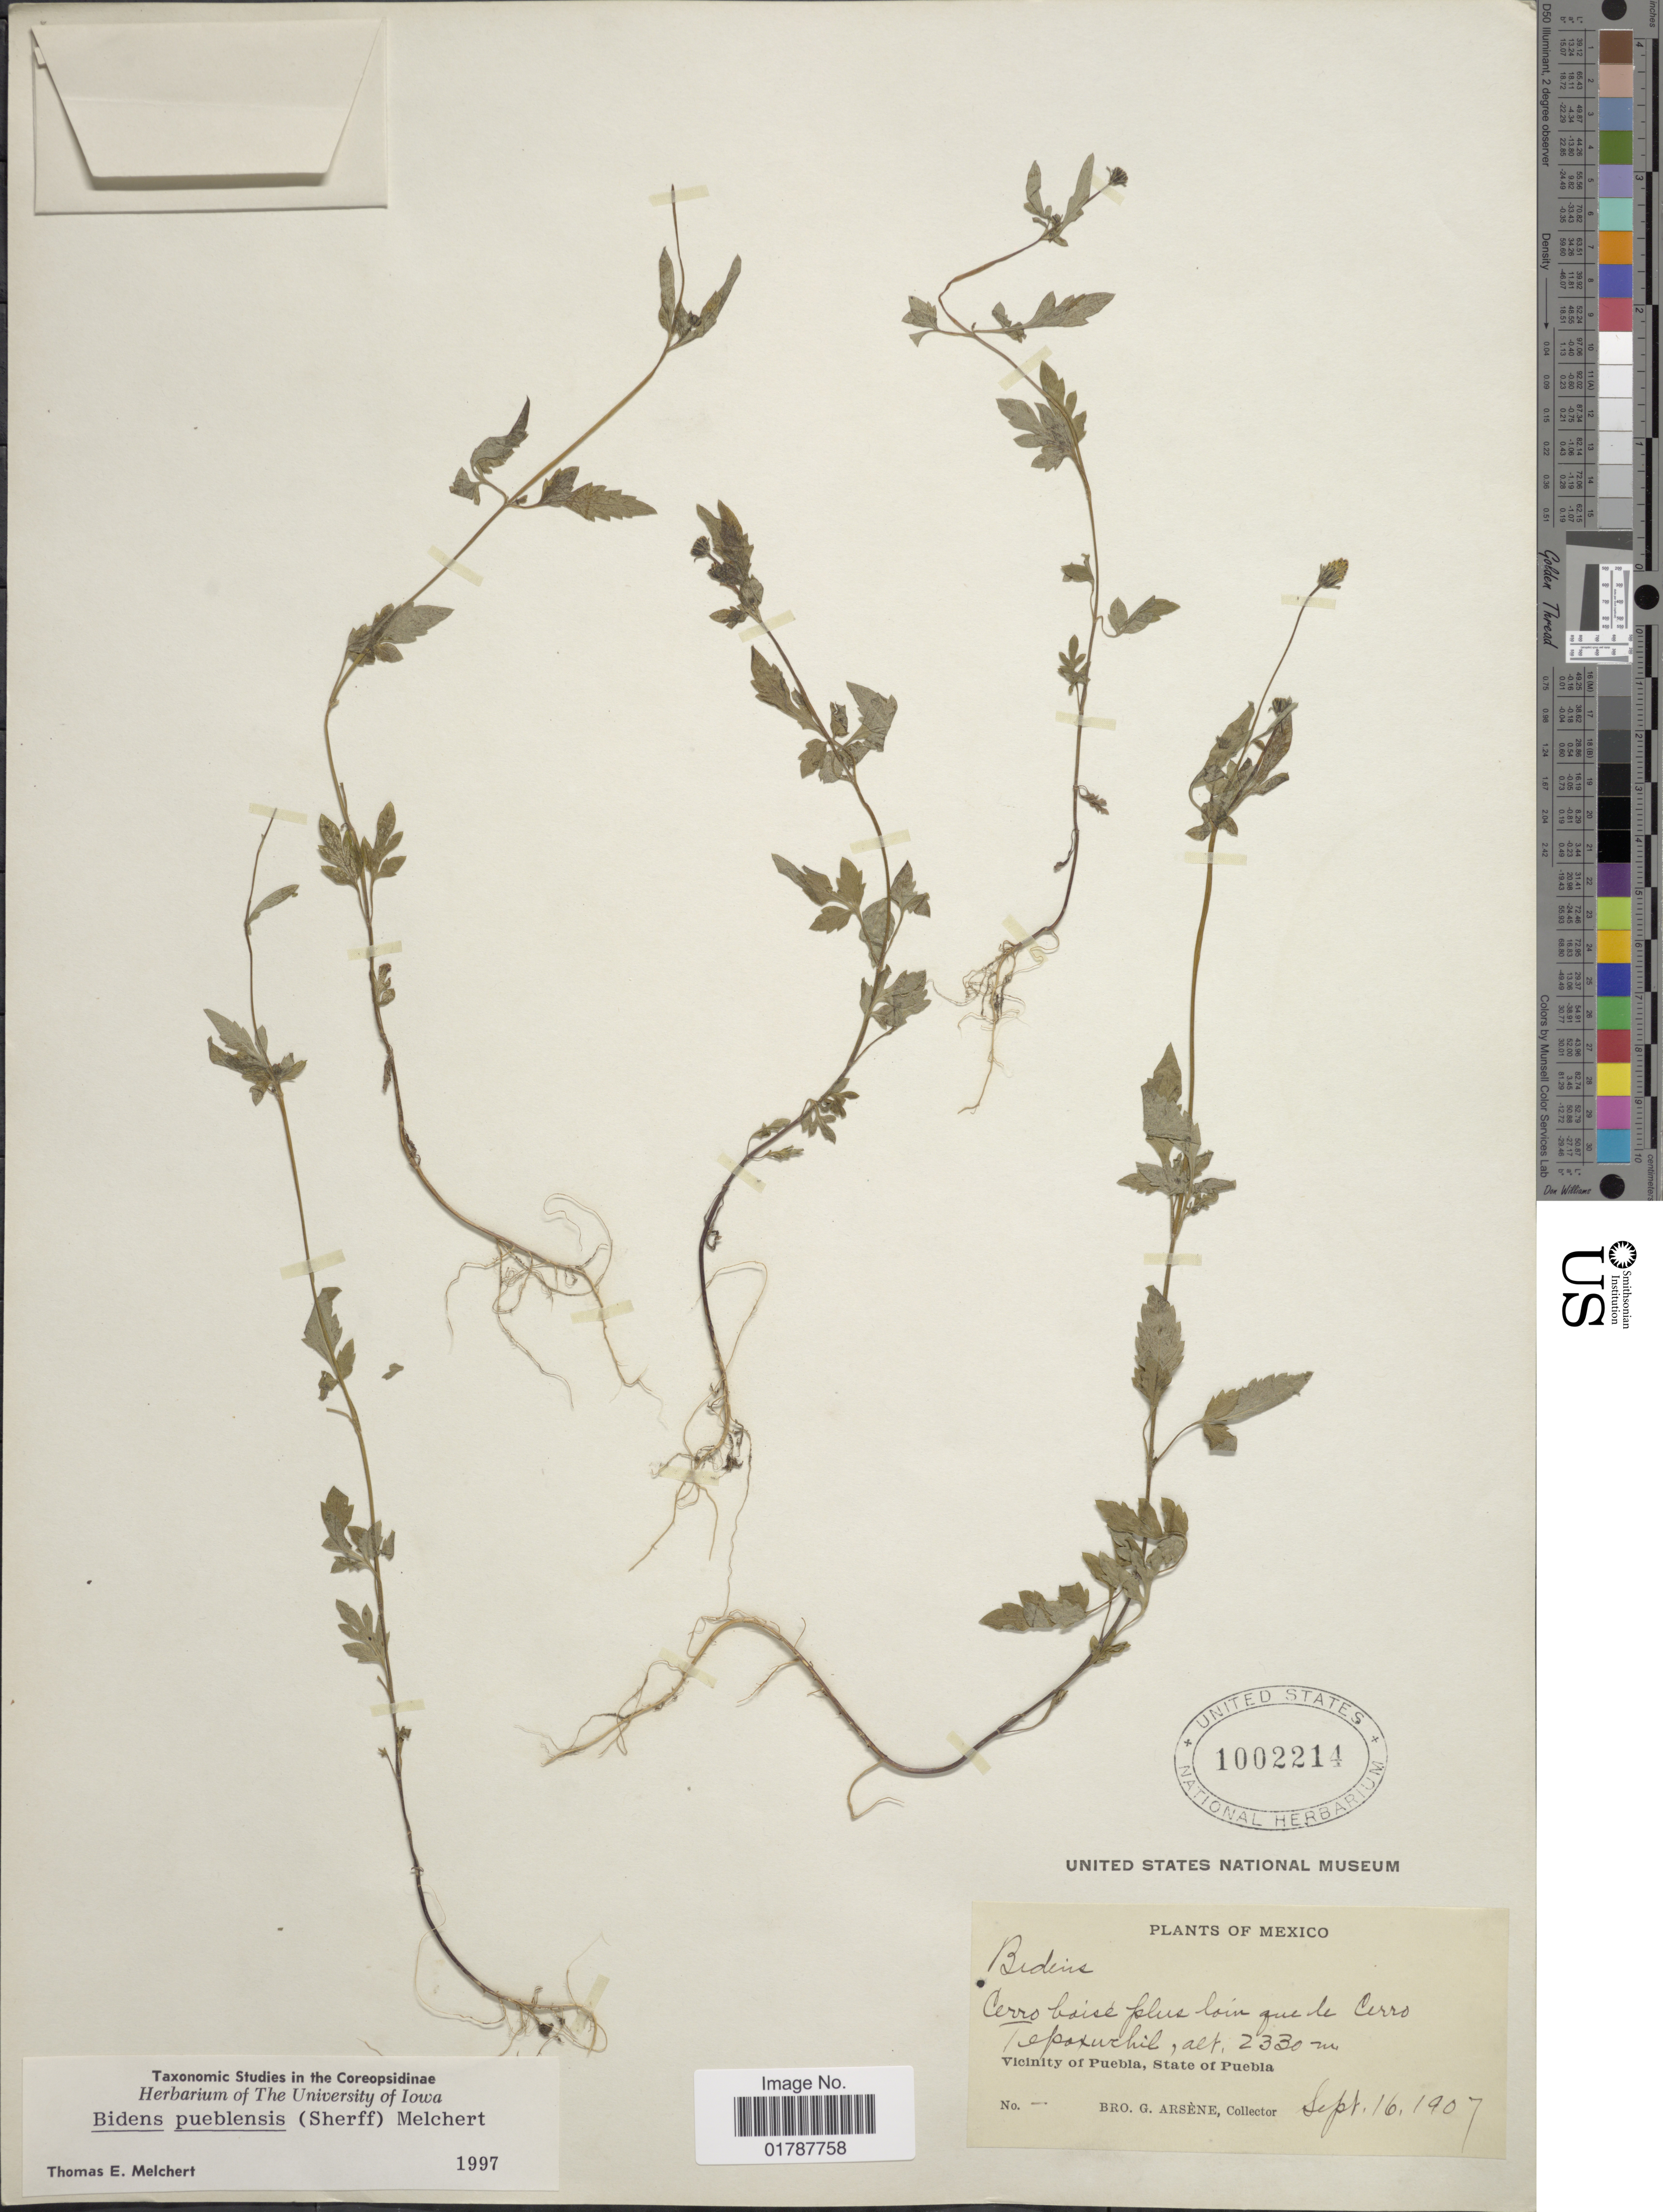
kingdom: Plantae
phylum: Tracheophyta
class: Magnoliopsida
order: Asterales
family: Asteraceae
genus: Bidens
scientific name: Bidens pueblensis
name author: (Sherff) Melchert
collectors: Bro. G. Arsène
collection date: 1907-09-16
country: Mexico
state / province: Puebla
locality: Cerro baise plus loin guelle Cerro Tepaxuchil, Vicinity of Puebla, State of Puebla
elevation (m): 2330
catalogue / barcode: US 1002214